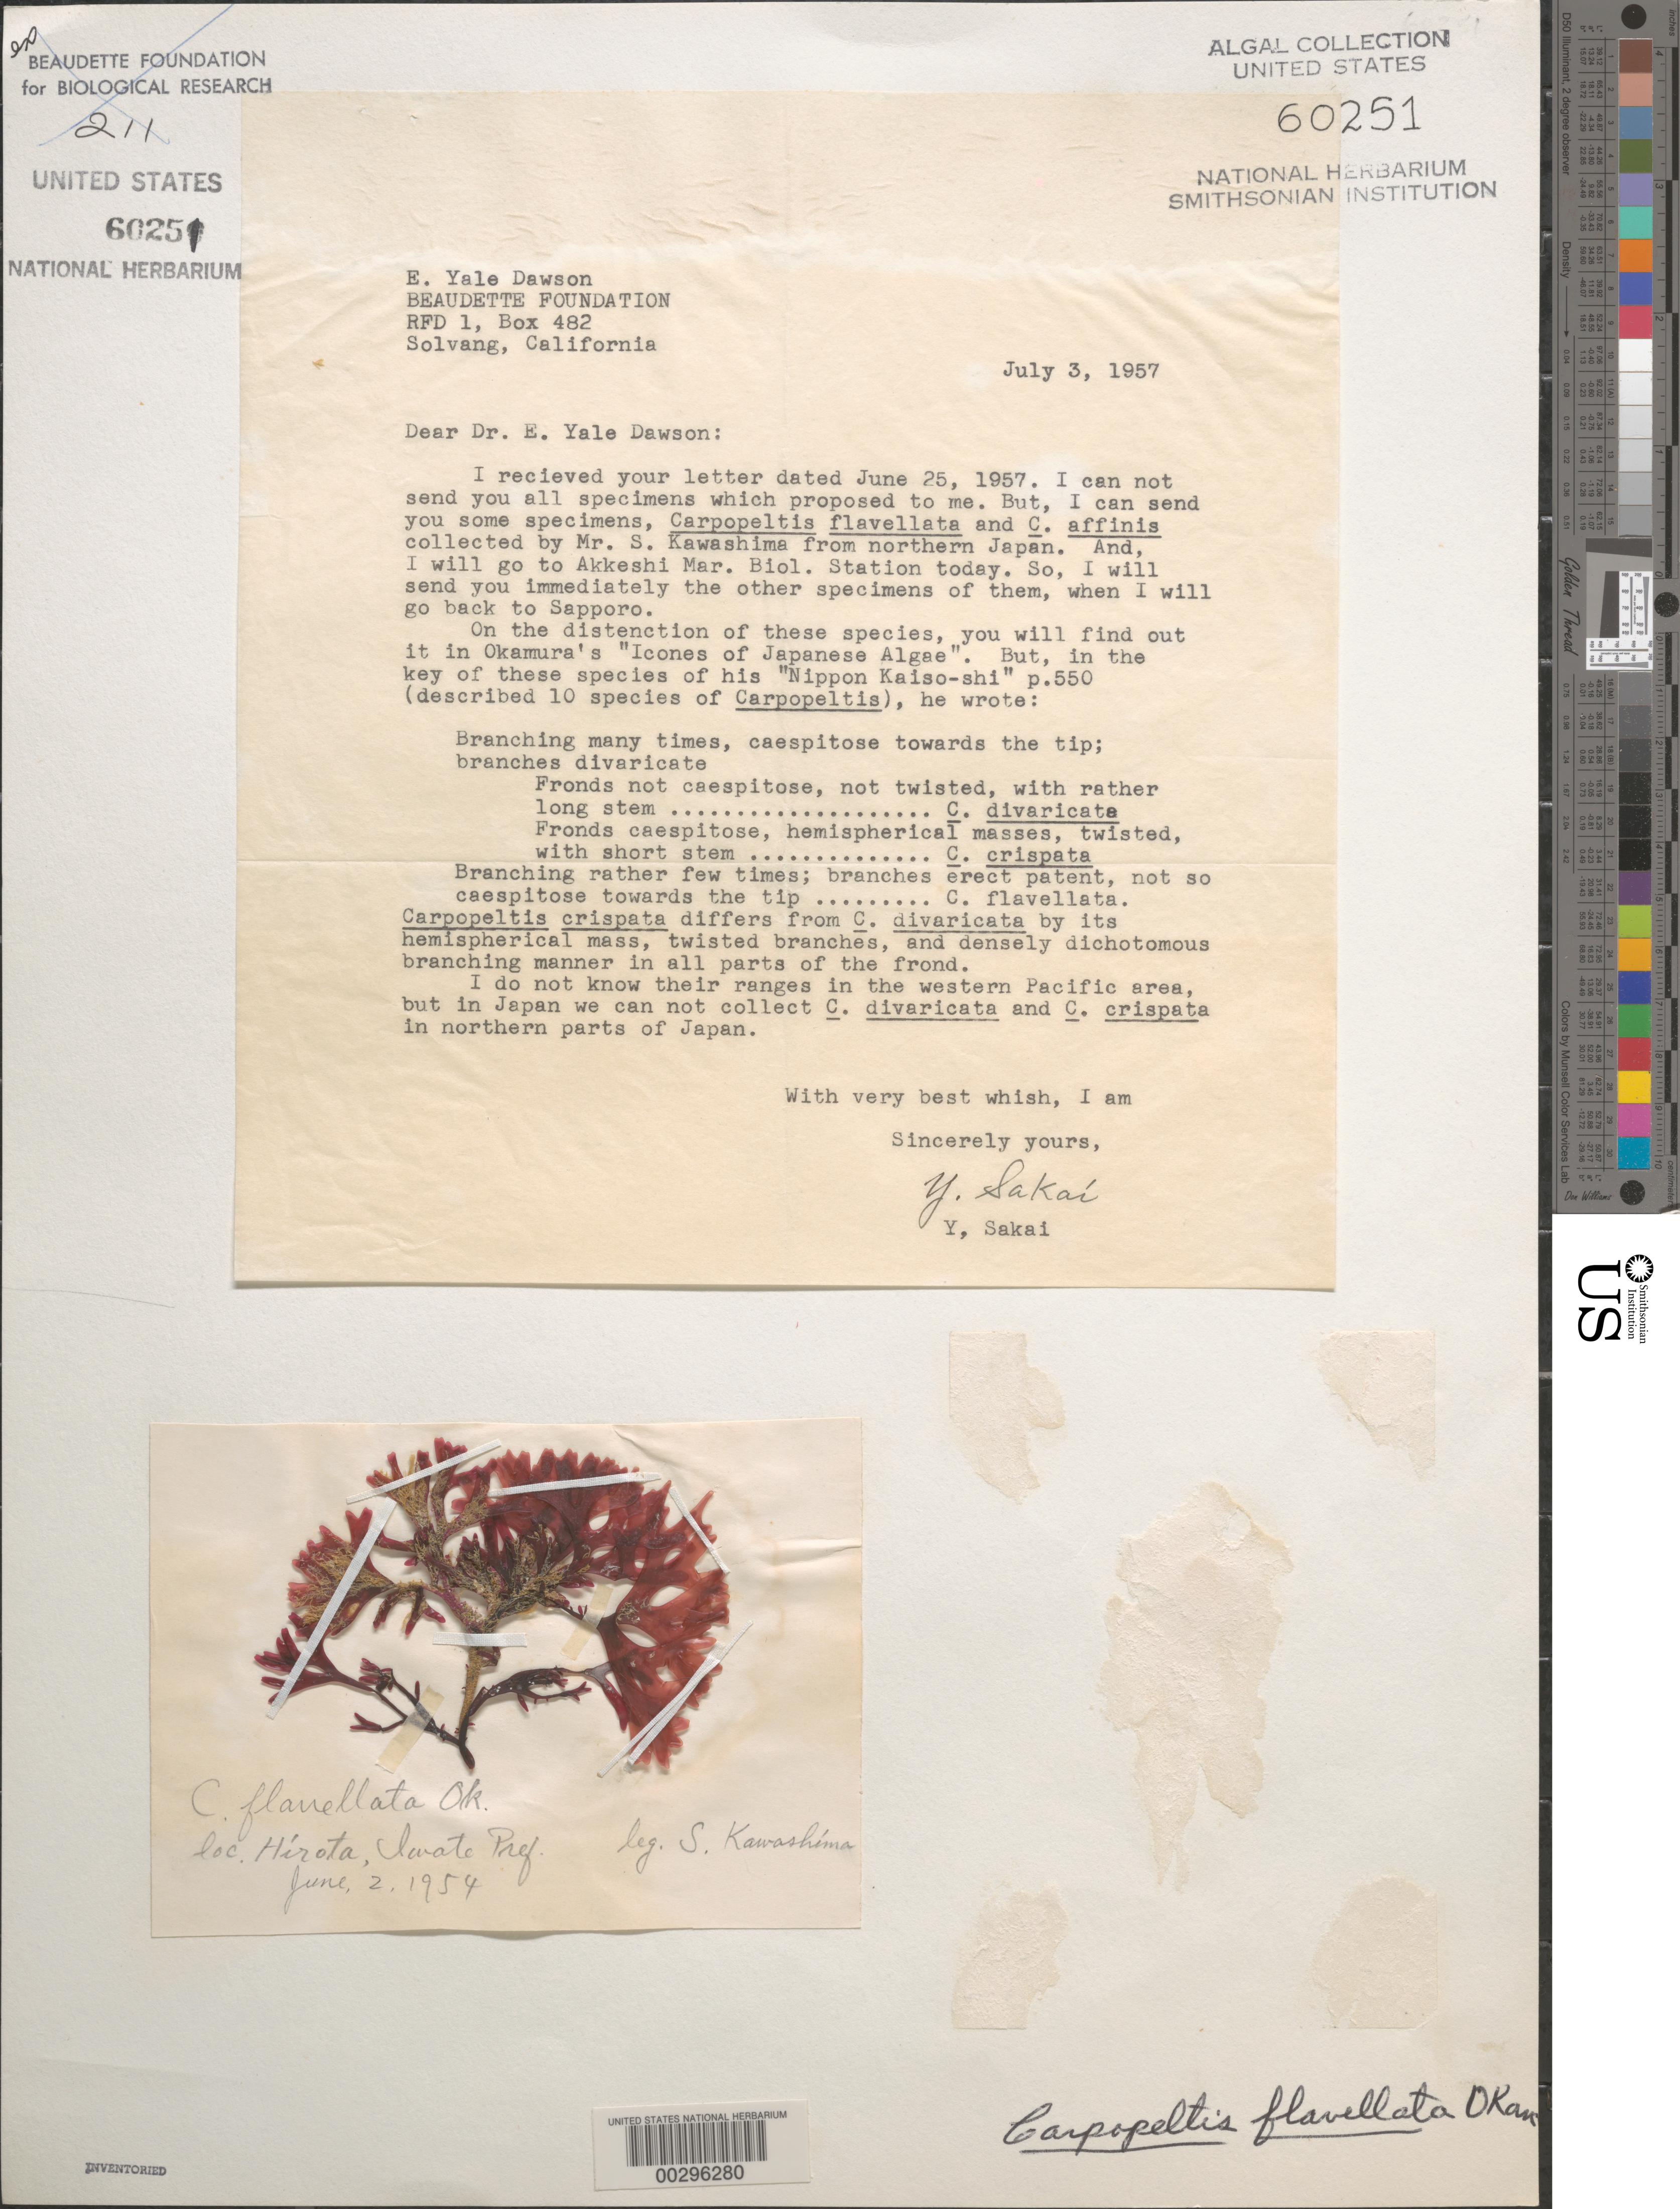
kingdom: Plantae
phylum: Rhodophyta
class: Florideophyceae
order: Halymeniales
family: Halymeniaceae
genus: Carpopeltis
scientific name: Carpopeltis flavellata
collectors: S. Kawashima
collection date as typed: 02 Jun 1954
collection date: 1954-06-02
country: Japan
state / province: Iwate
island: Honshu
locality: Hirota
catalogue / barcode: US 60251